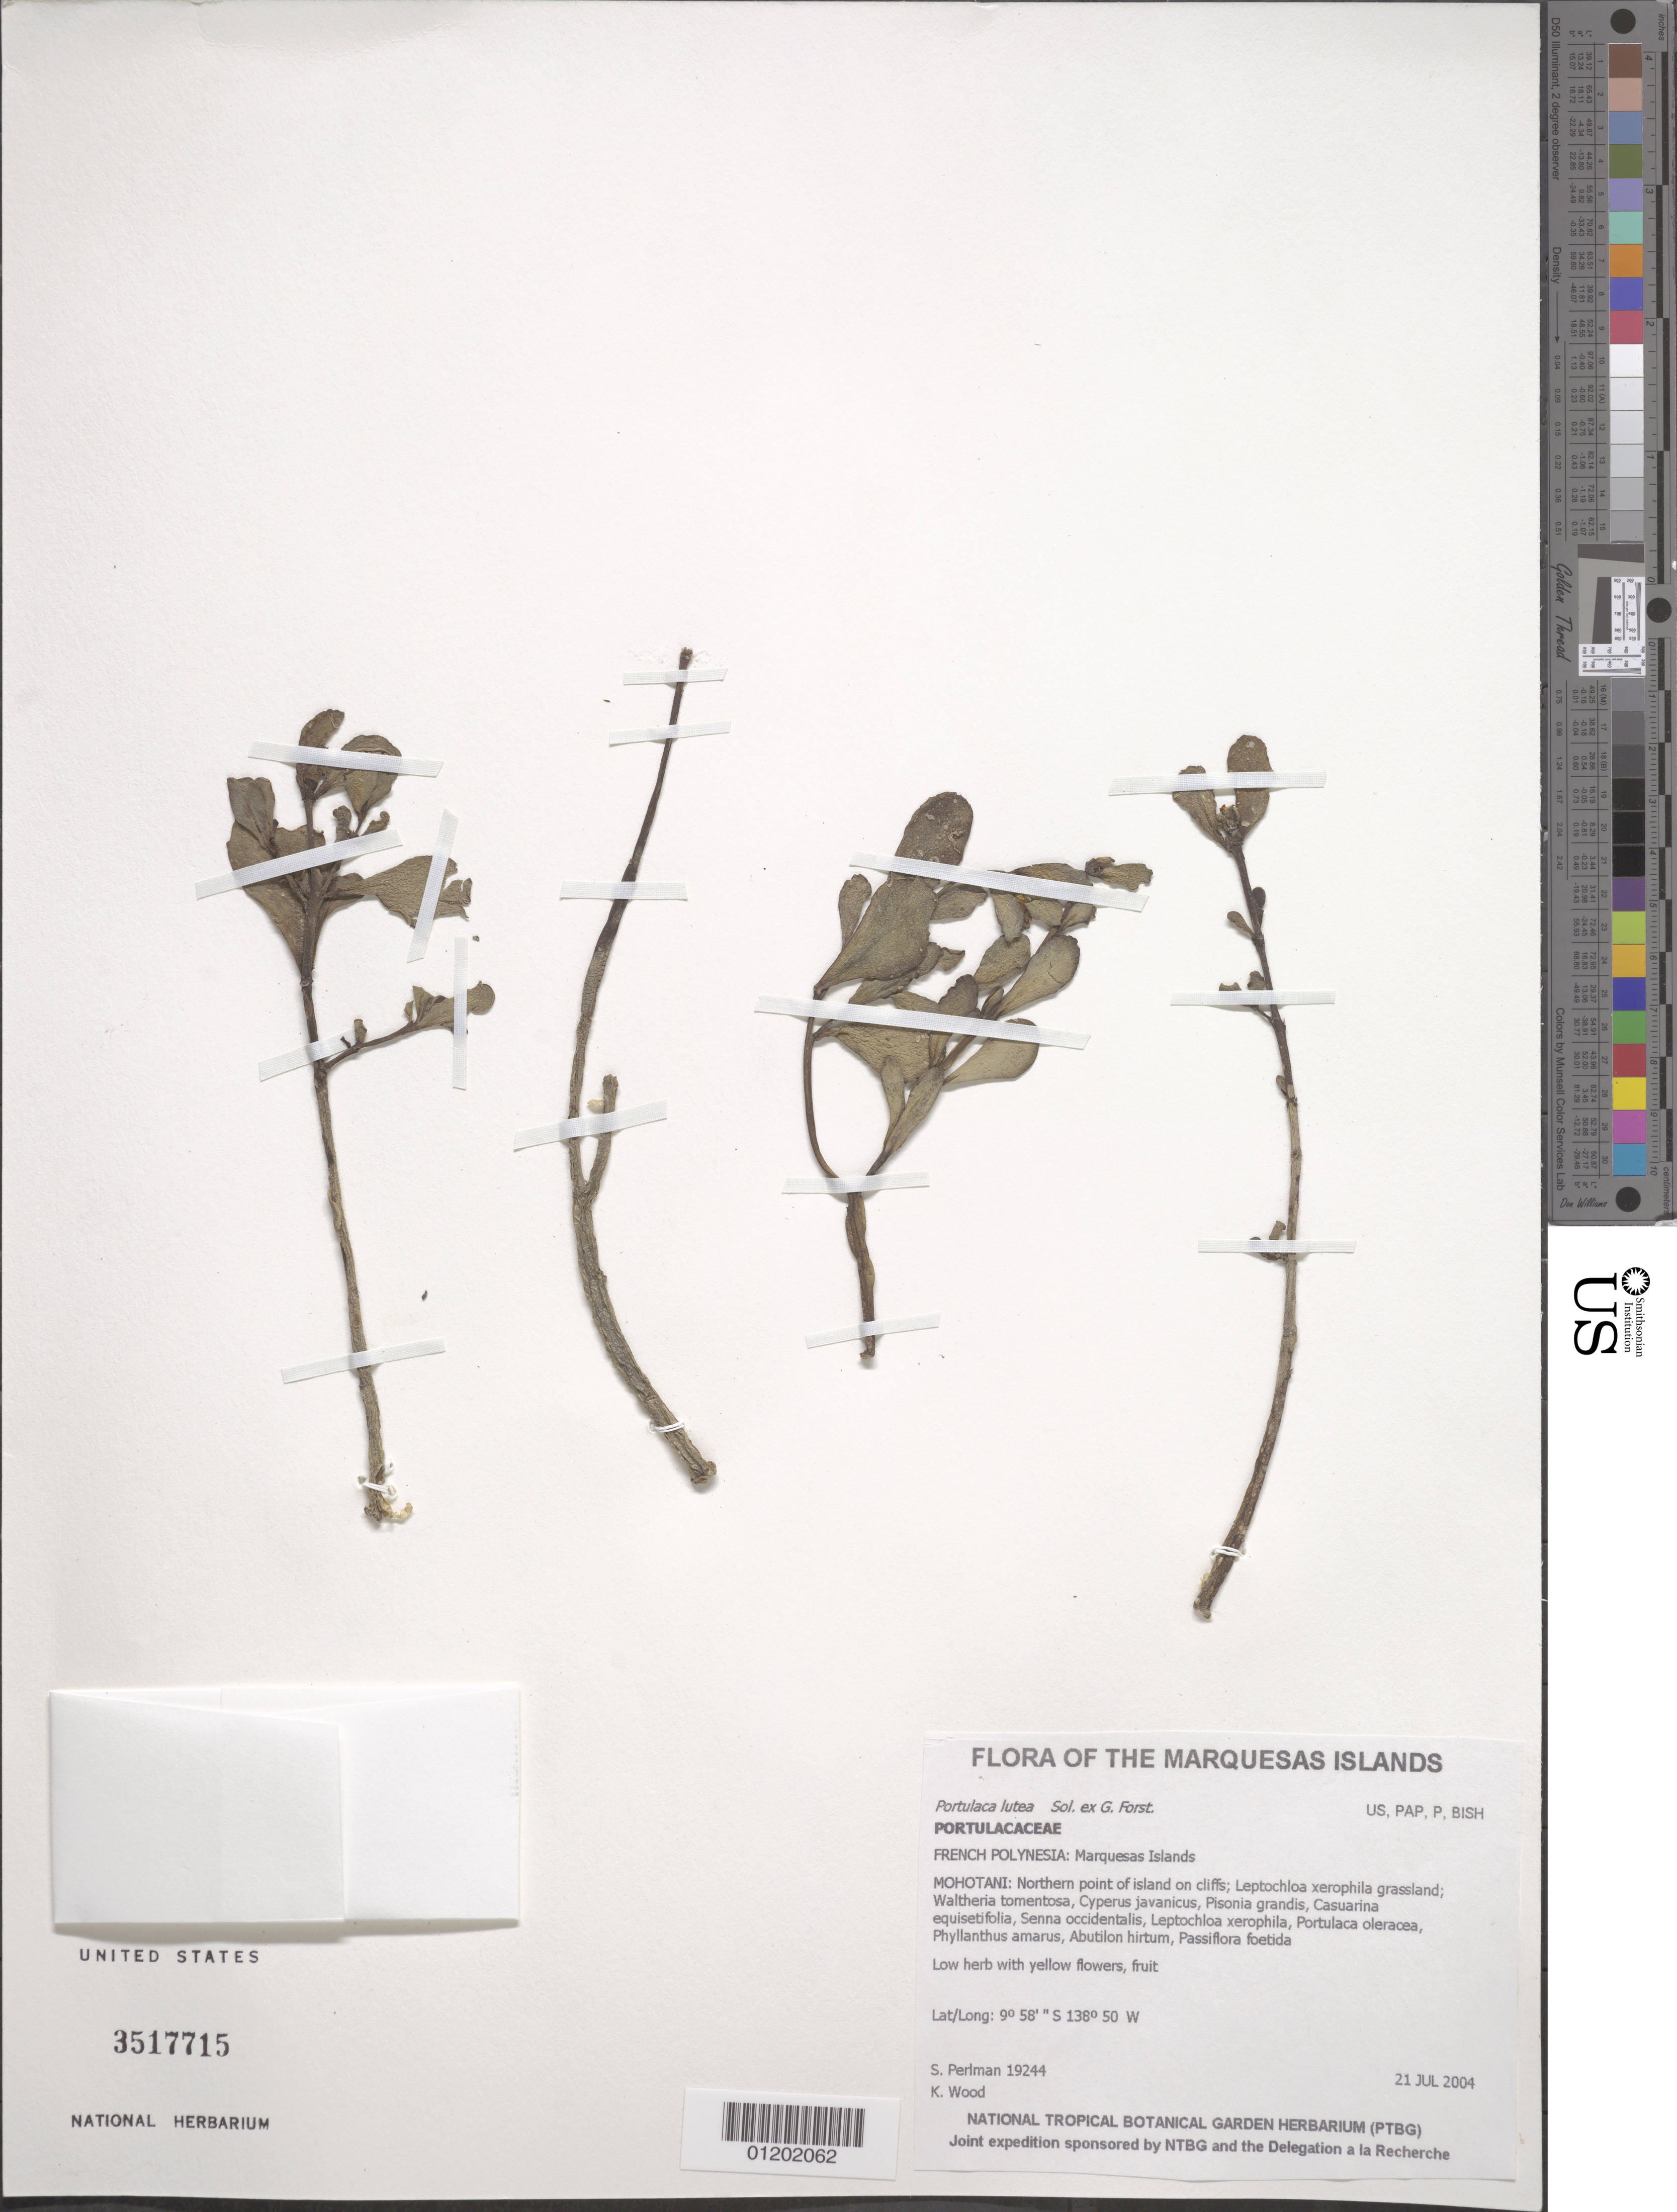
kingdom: Plantae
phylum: Tracheophyta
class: Magnoliopsida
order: Caryophyllales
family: Portulacaceae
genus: Portulaca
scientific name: Portulaca lutea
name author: Sol. ex G. Forst.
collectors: S. P. Perlman & K. R. Wood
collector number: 19244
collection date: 2004-07-21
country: French Polynesia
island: Mohotani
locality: Northern point of island on cliffs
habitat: Leptochloa xerophila grassland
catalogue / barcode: US 3517715